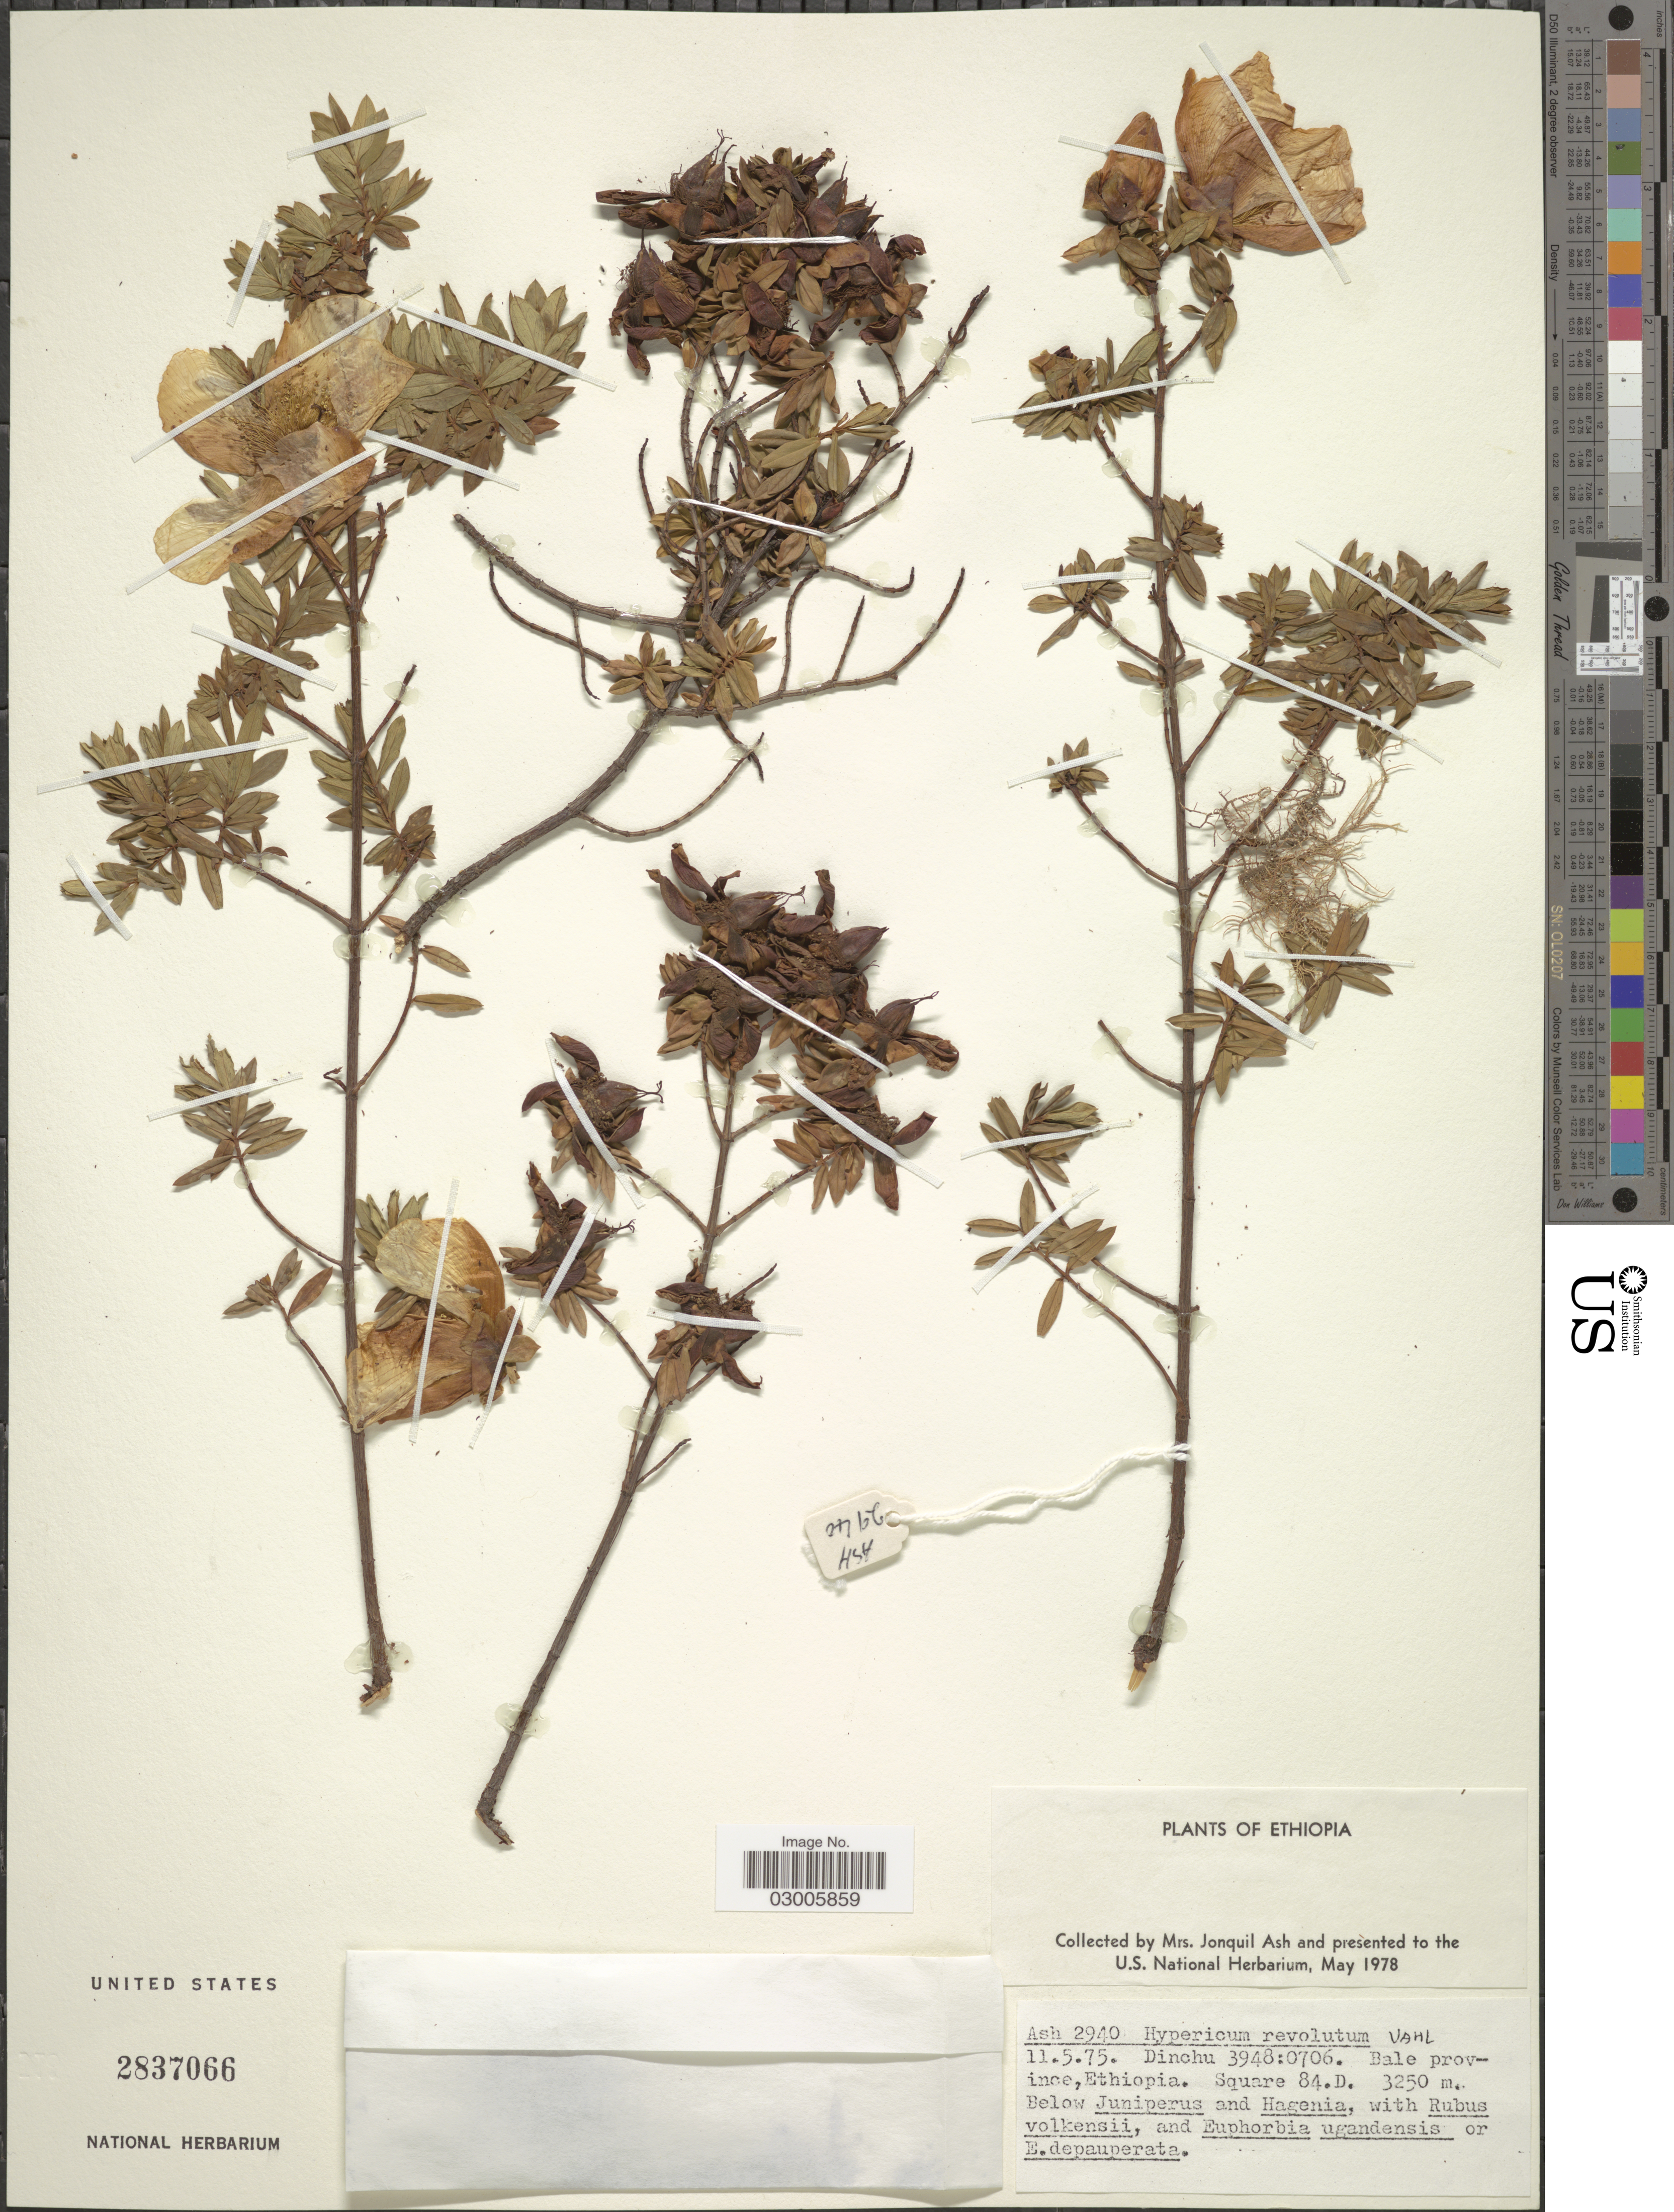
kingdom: Plantae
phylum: Tracheophyta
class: Magnoliopsida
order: Malpighiales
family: Hypericaceae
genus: Hypericum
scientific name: Hypericum revolutum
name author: Vahl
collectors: J. Ash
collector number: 2940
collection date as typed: Transcribed d/m/y: 11/5/75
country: Ethiopia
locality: Dinchu 3948:0706. Bale province. Swuare 84.D.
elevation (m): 3250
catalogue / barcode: US 2837066